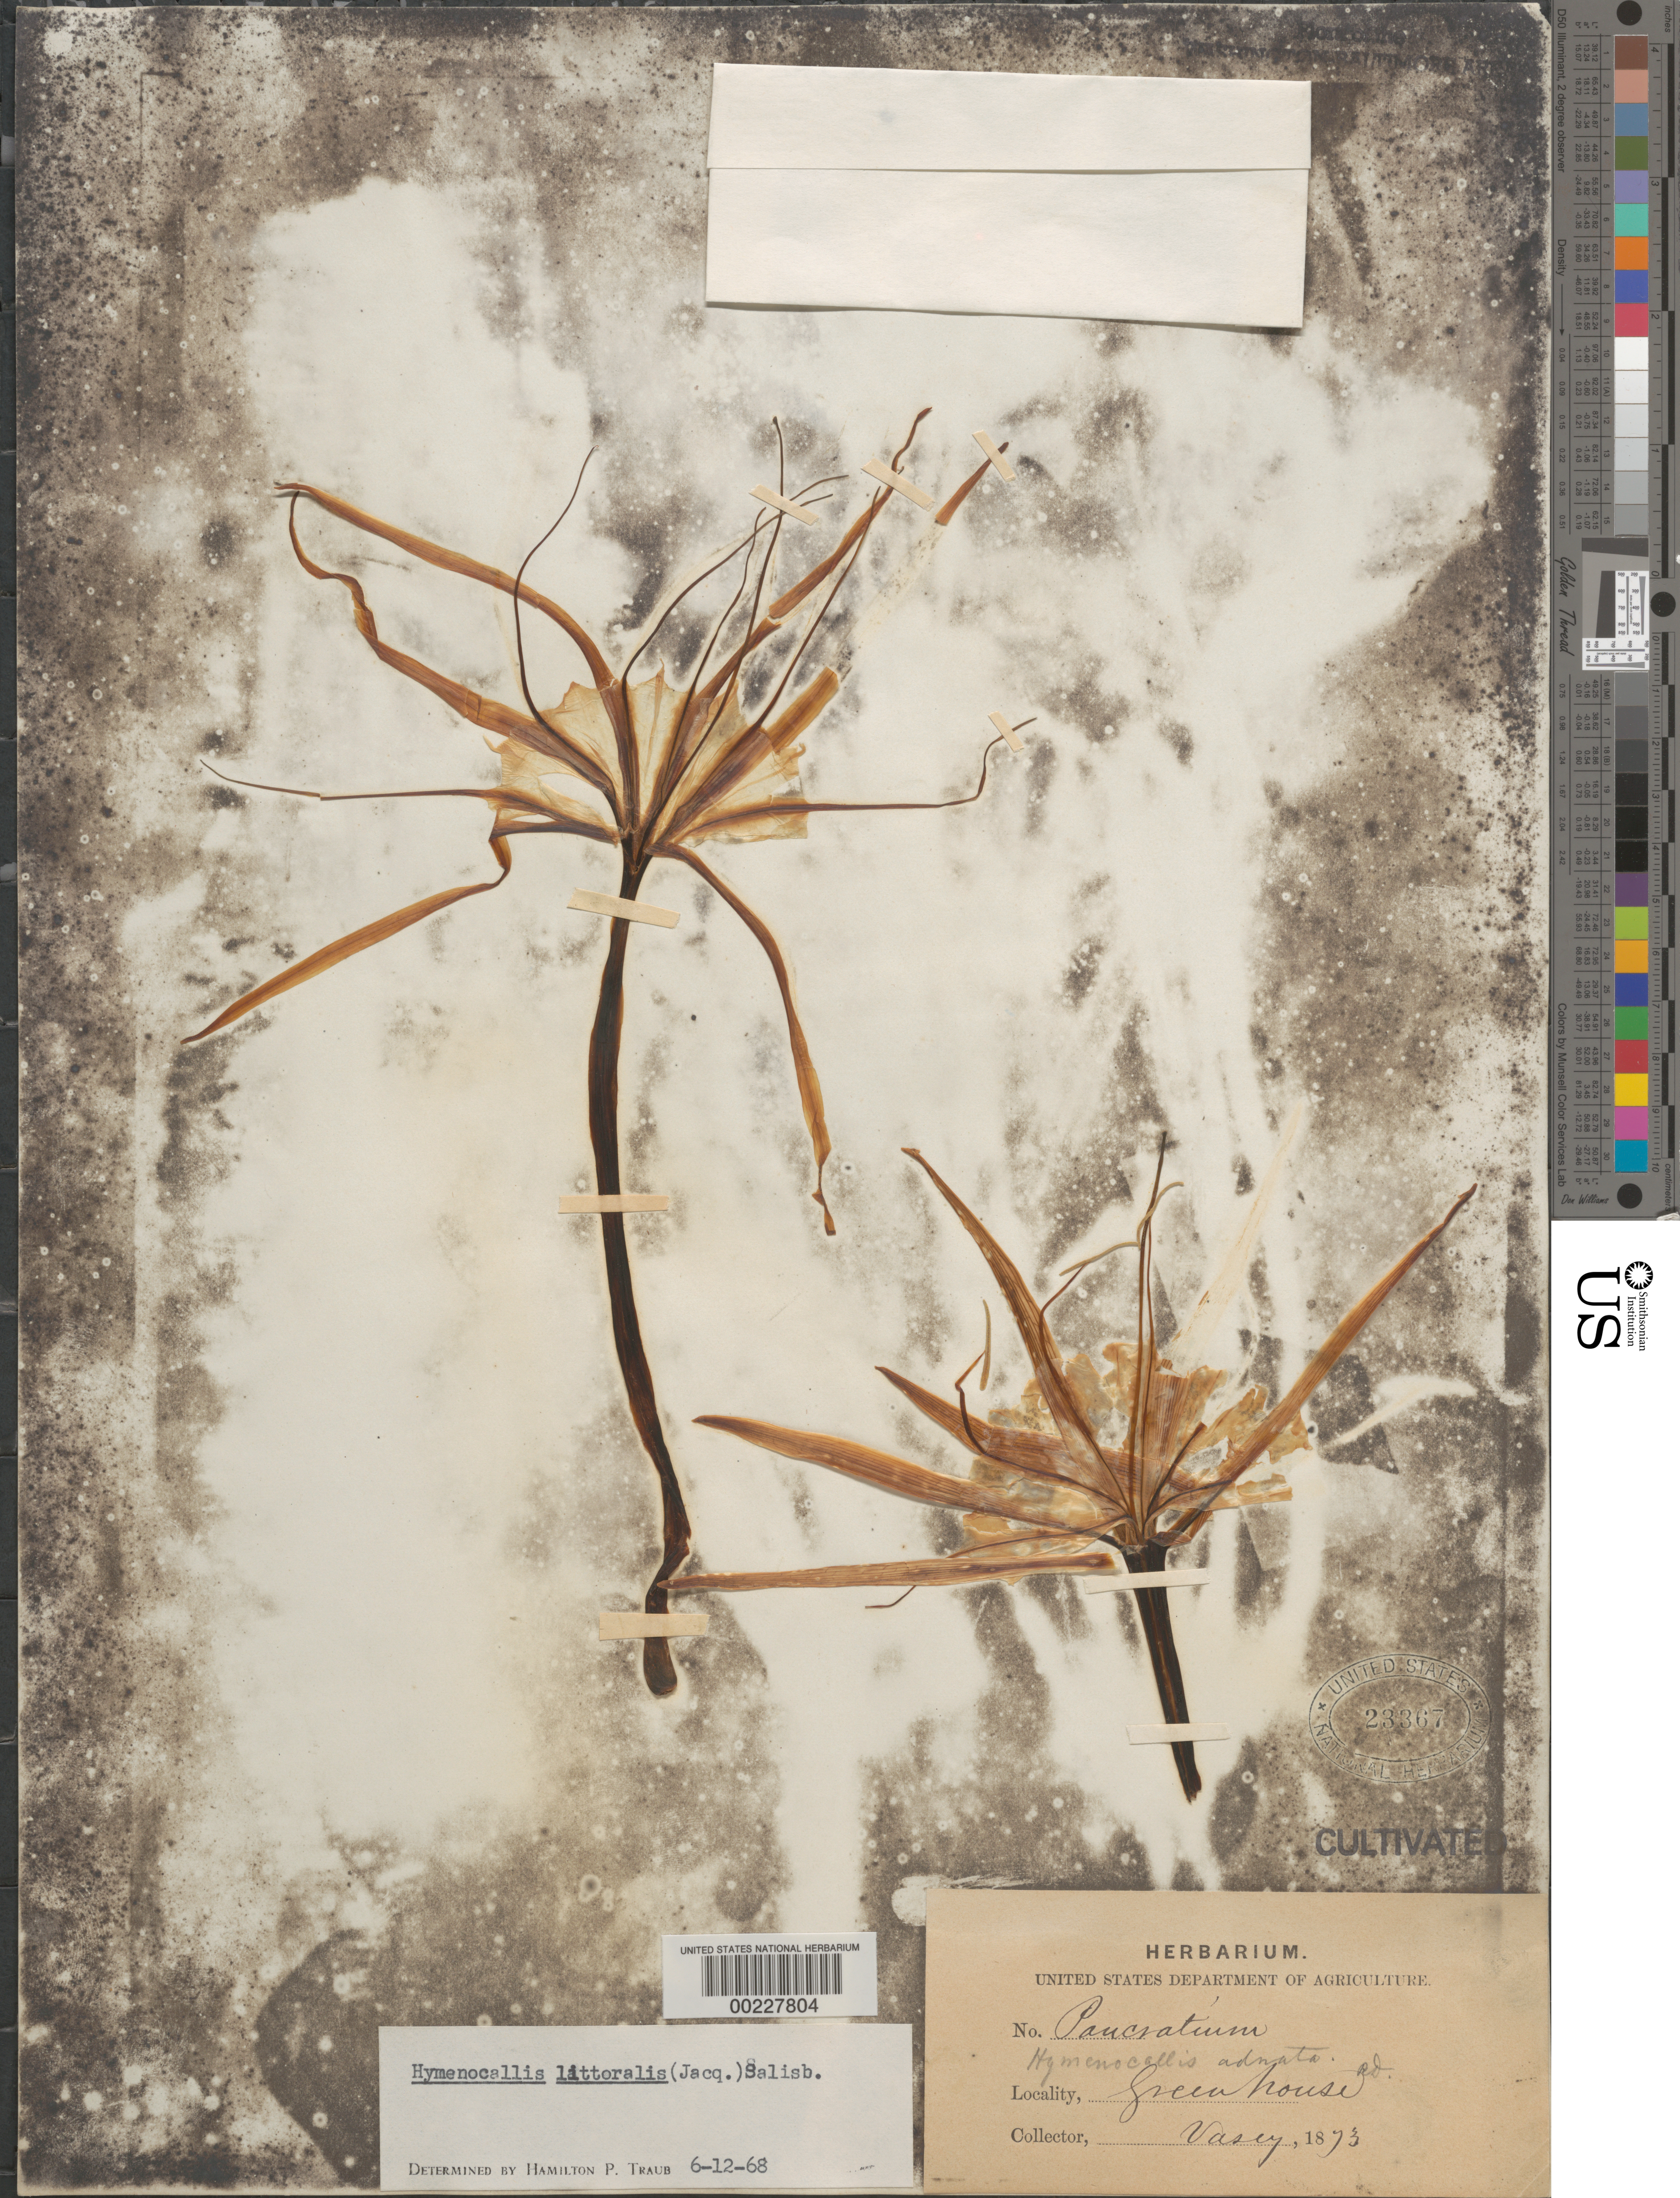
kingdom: Plantae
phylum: Tracheophyta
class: Liliopsida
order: Asparagales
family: Amaryllidaceae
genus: Hymenocallis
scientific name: Hymenocallis littoralis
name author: (Jacq.) Salisb.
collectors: G. R. Vasey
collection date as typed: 1873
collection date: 1873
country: United States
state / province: District of Columbia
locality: Greenhouse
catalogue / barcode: US 23367